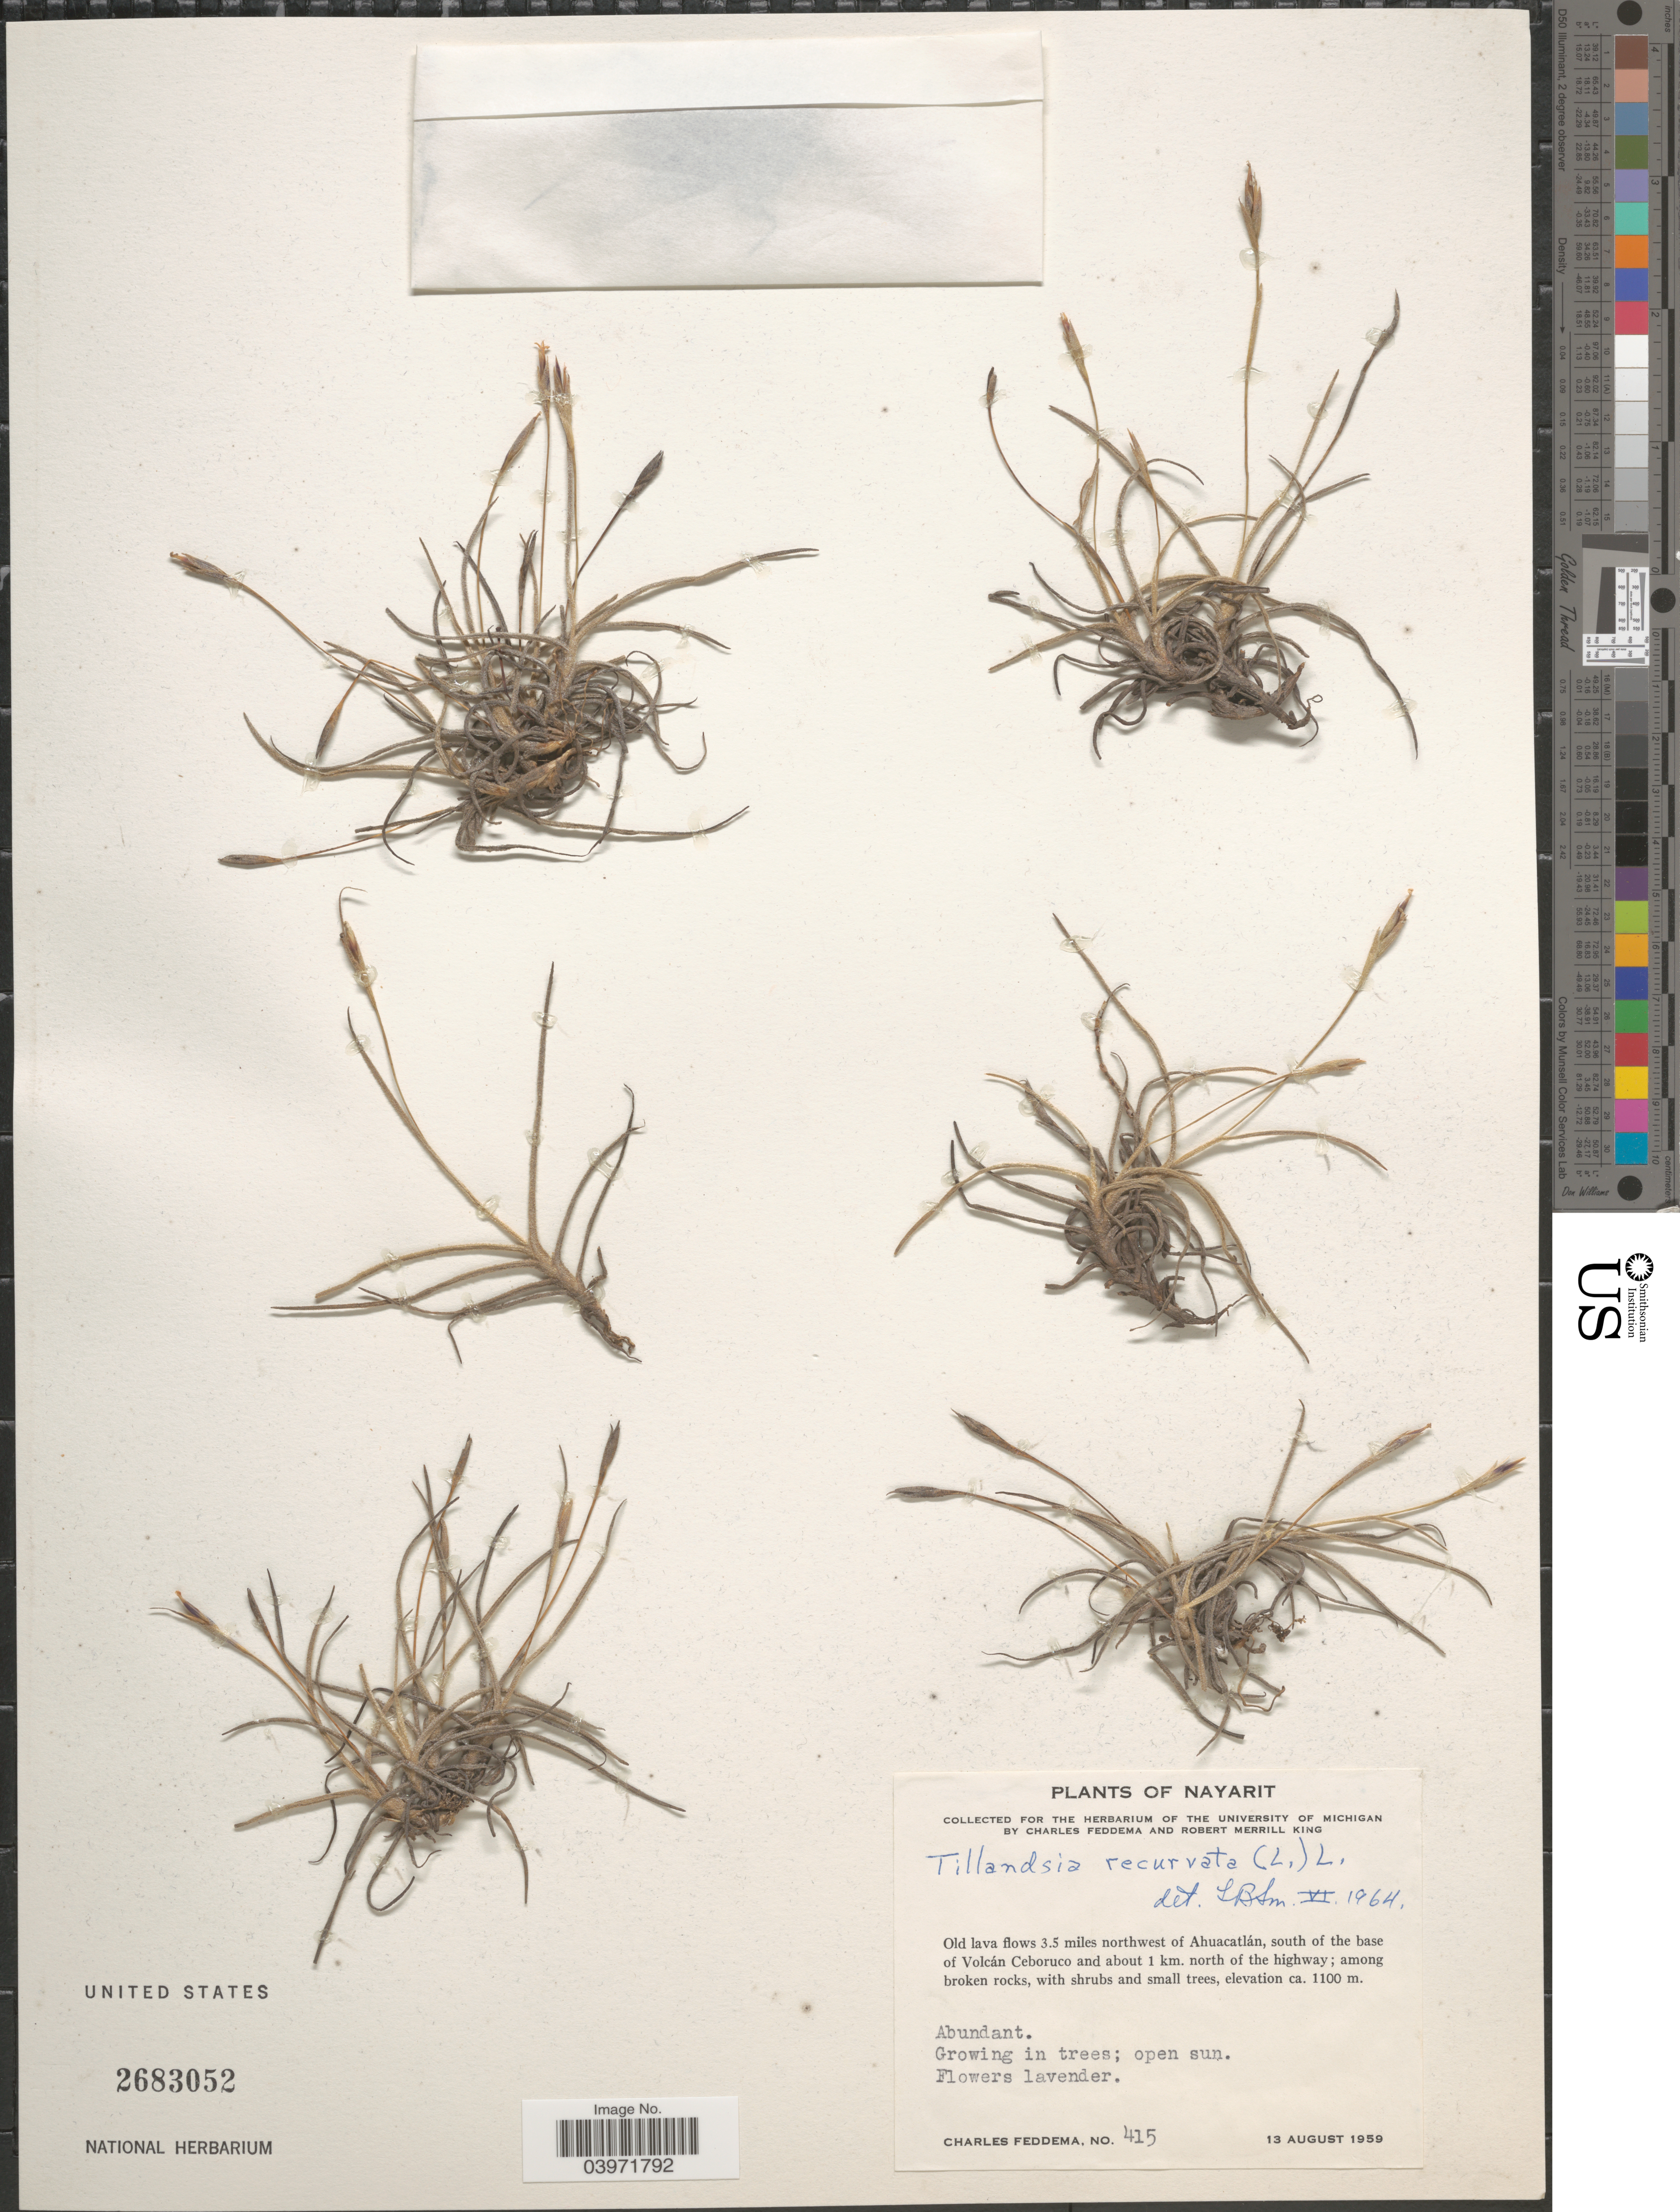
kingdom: Plantae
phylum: Tracheophyta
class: Liliopsida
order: Poales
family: Bromeliaceae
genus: Tillandsia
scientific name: Tillandsia recurvata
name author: L.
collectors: C. Feddema & R. M. King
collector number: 415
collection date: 1959-08-13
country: Mexico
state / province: Nayarit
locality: Old lava flows 3.5 miles northwest of Ahuacatlán, south of the base of Volcán Ceboruco and about 1 km. north of the highway.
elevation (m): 1100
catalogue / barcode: US 2683052